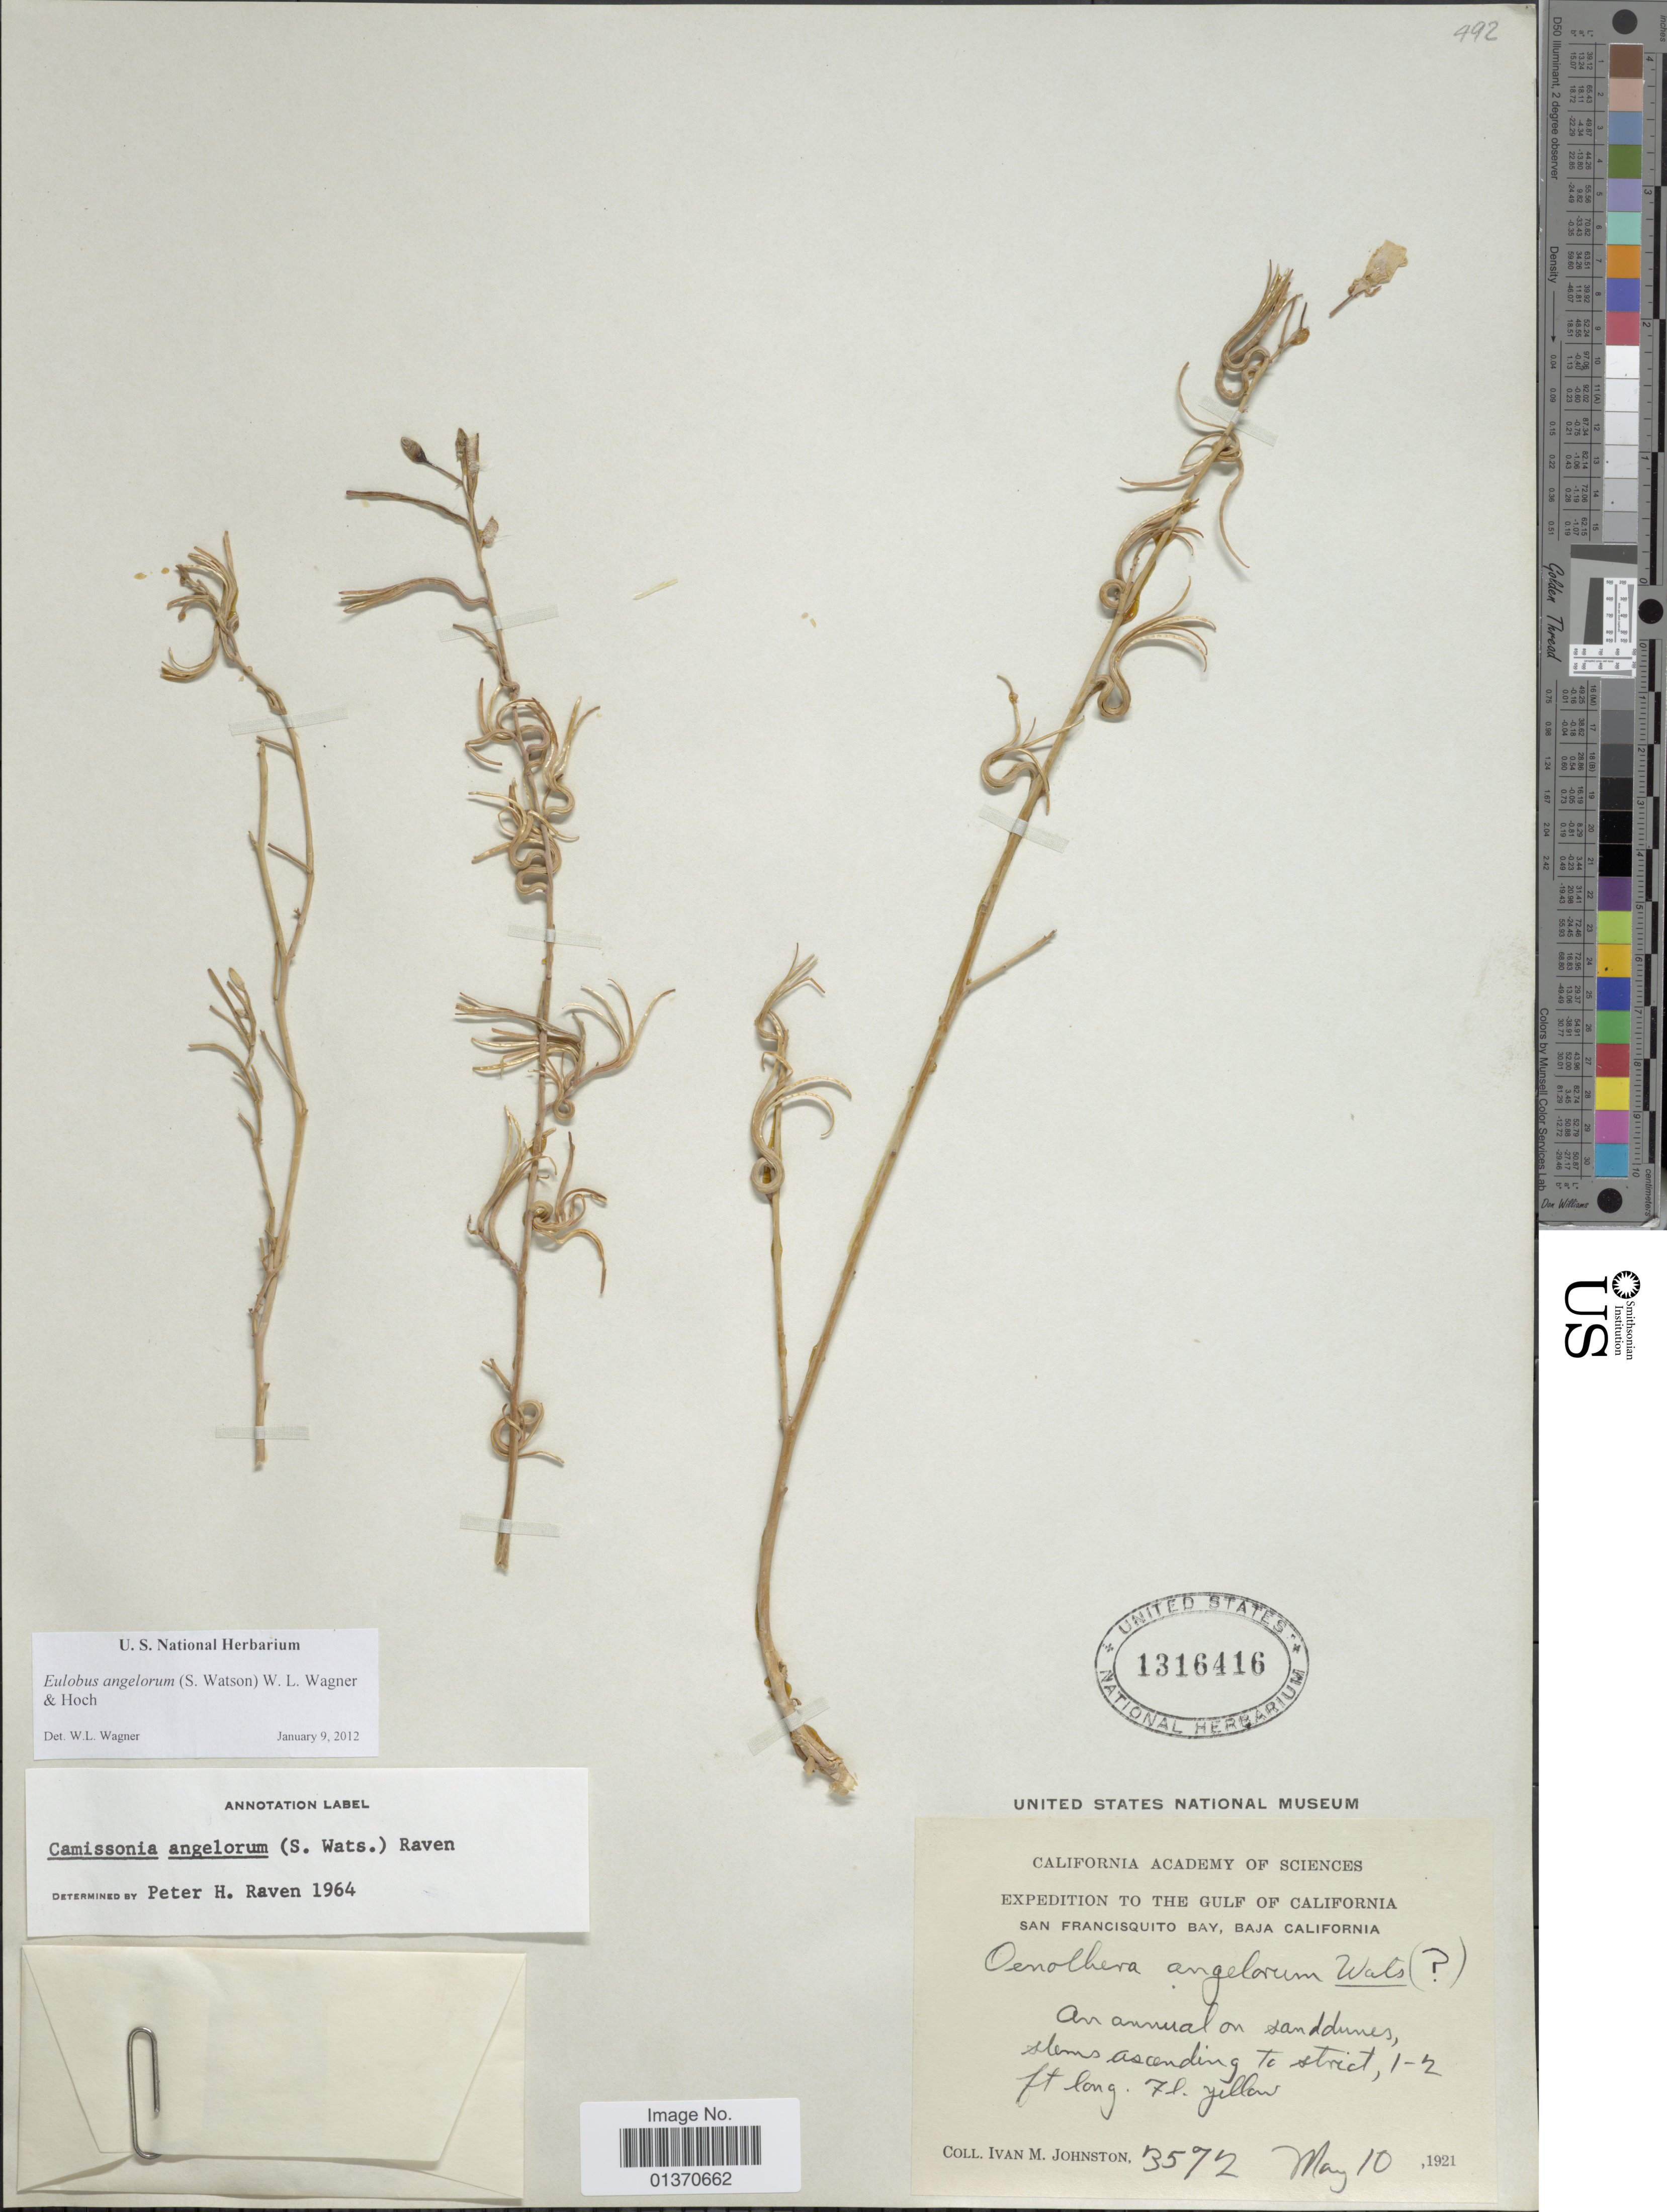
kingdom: Plantae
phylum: Tracheophyta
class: Magnoliopsida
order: Myrtales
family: Onagraceae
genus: Eulobus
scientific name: Eulobus angelorum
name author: (S. Watson) W.L. Wagner & Hoch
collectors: I.M. Johnston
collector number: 3572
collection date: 1921-05-10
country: Mexico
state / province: Baja California Sur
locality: San Francisquito Bay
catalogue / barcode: US 1316416